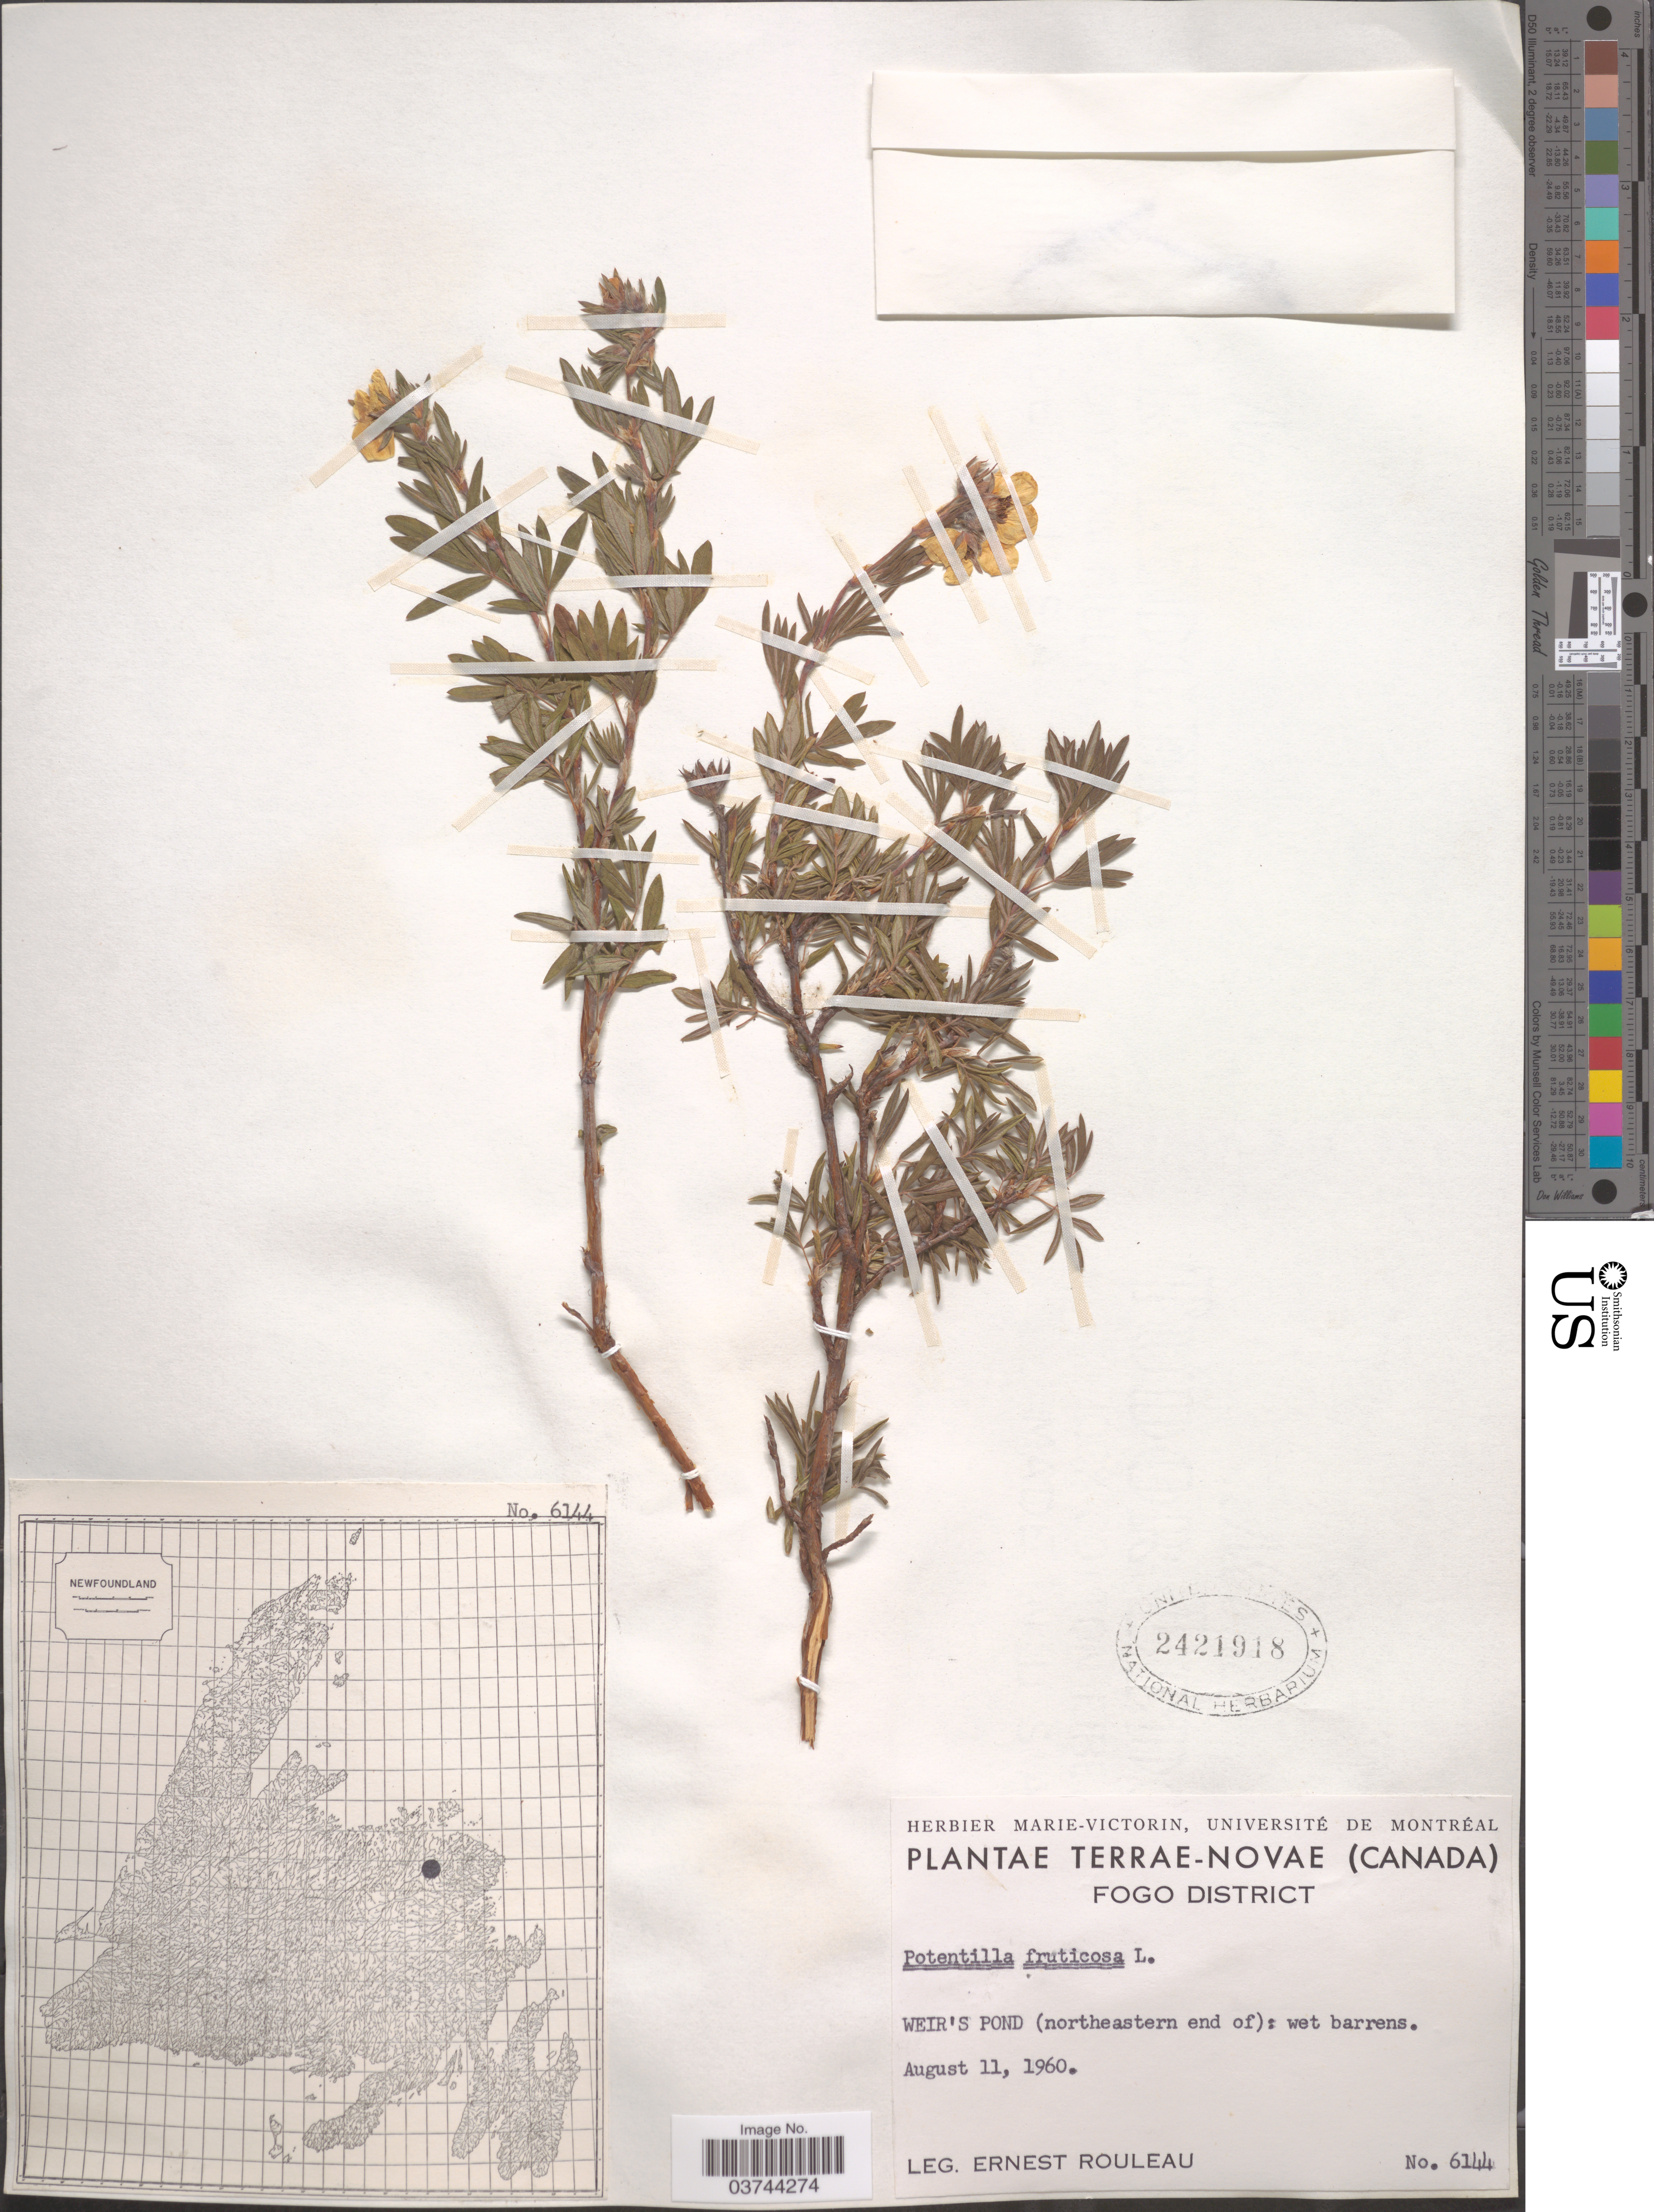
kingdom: Plantae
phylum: Tracheophyta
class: Magnoliopsida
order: Rosales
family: Rosaceae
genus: Dasiphora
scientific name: Dasiphora fruticosa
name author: (L.) Rydb.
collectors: E. Rouleau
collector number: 6144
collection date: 1960-08-11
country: Canada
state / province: Newfoundland and Labrador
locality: Terræ-Novæ. Fogo District. Weir's Pond (northeastern end of): wet barrens.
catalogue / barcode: US 2421918